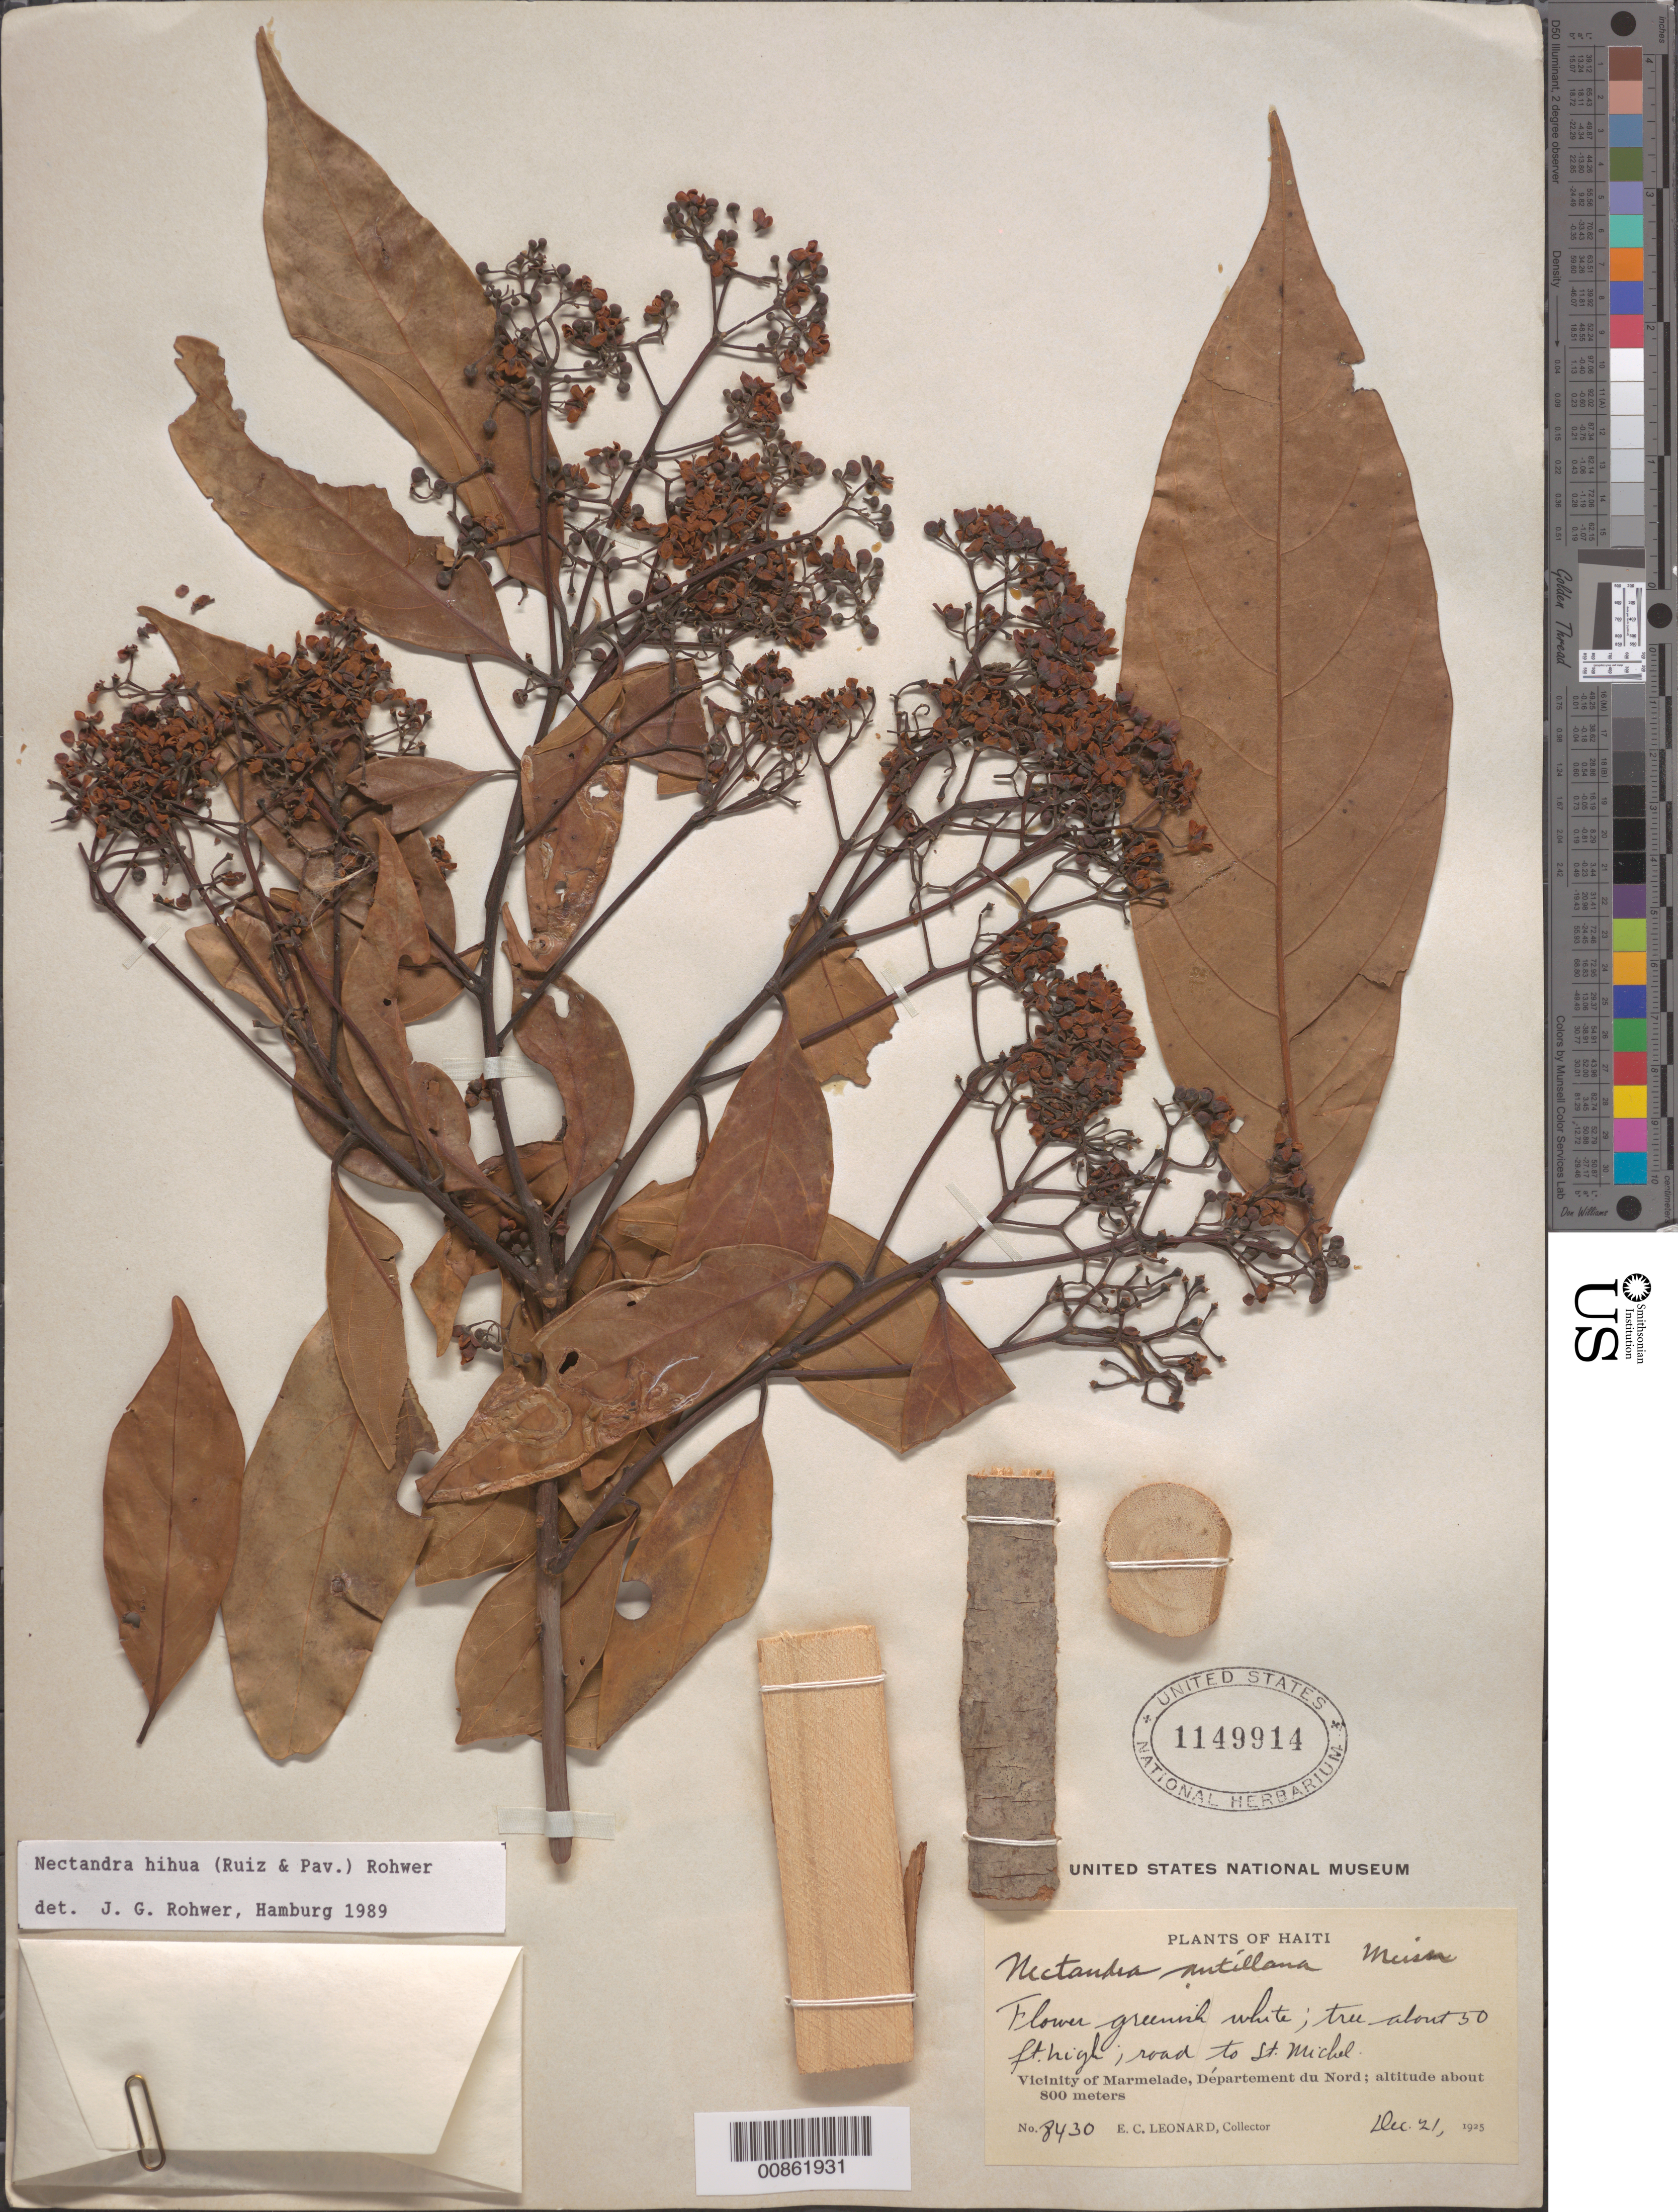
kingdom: Plantae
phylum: Tracheophyta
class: Magnoliopsida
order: Laurales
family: Lauraceae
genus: Nectandra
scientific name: Nectandra hihua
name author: (Ruiz & Pav.) Rohwer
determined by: Rohwer, J. G.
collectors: E. C. Leonard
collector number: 8430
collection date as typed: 21 Dec 1925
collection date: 1925-12-21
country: Haiti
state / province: Nord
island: Hispaniola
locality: Vicinity of Marmelade, road to St. Michel.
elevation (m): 800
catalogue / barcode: US 1149914